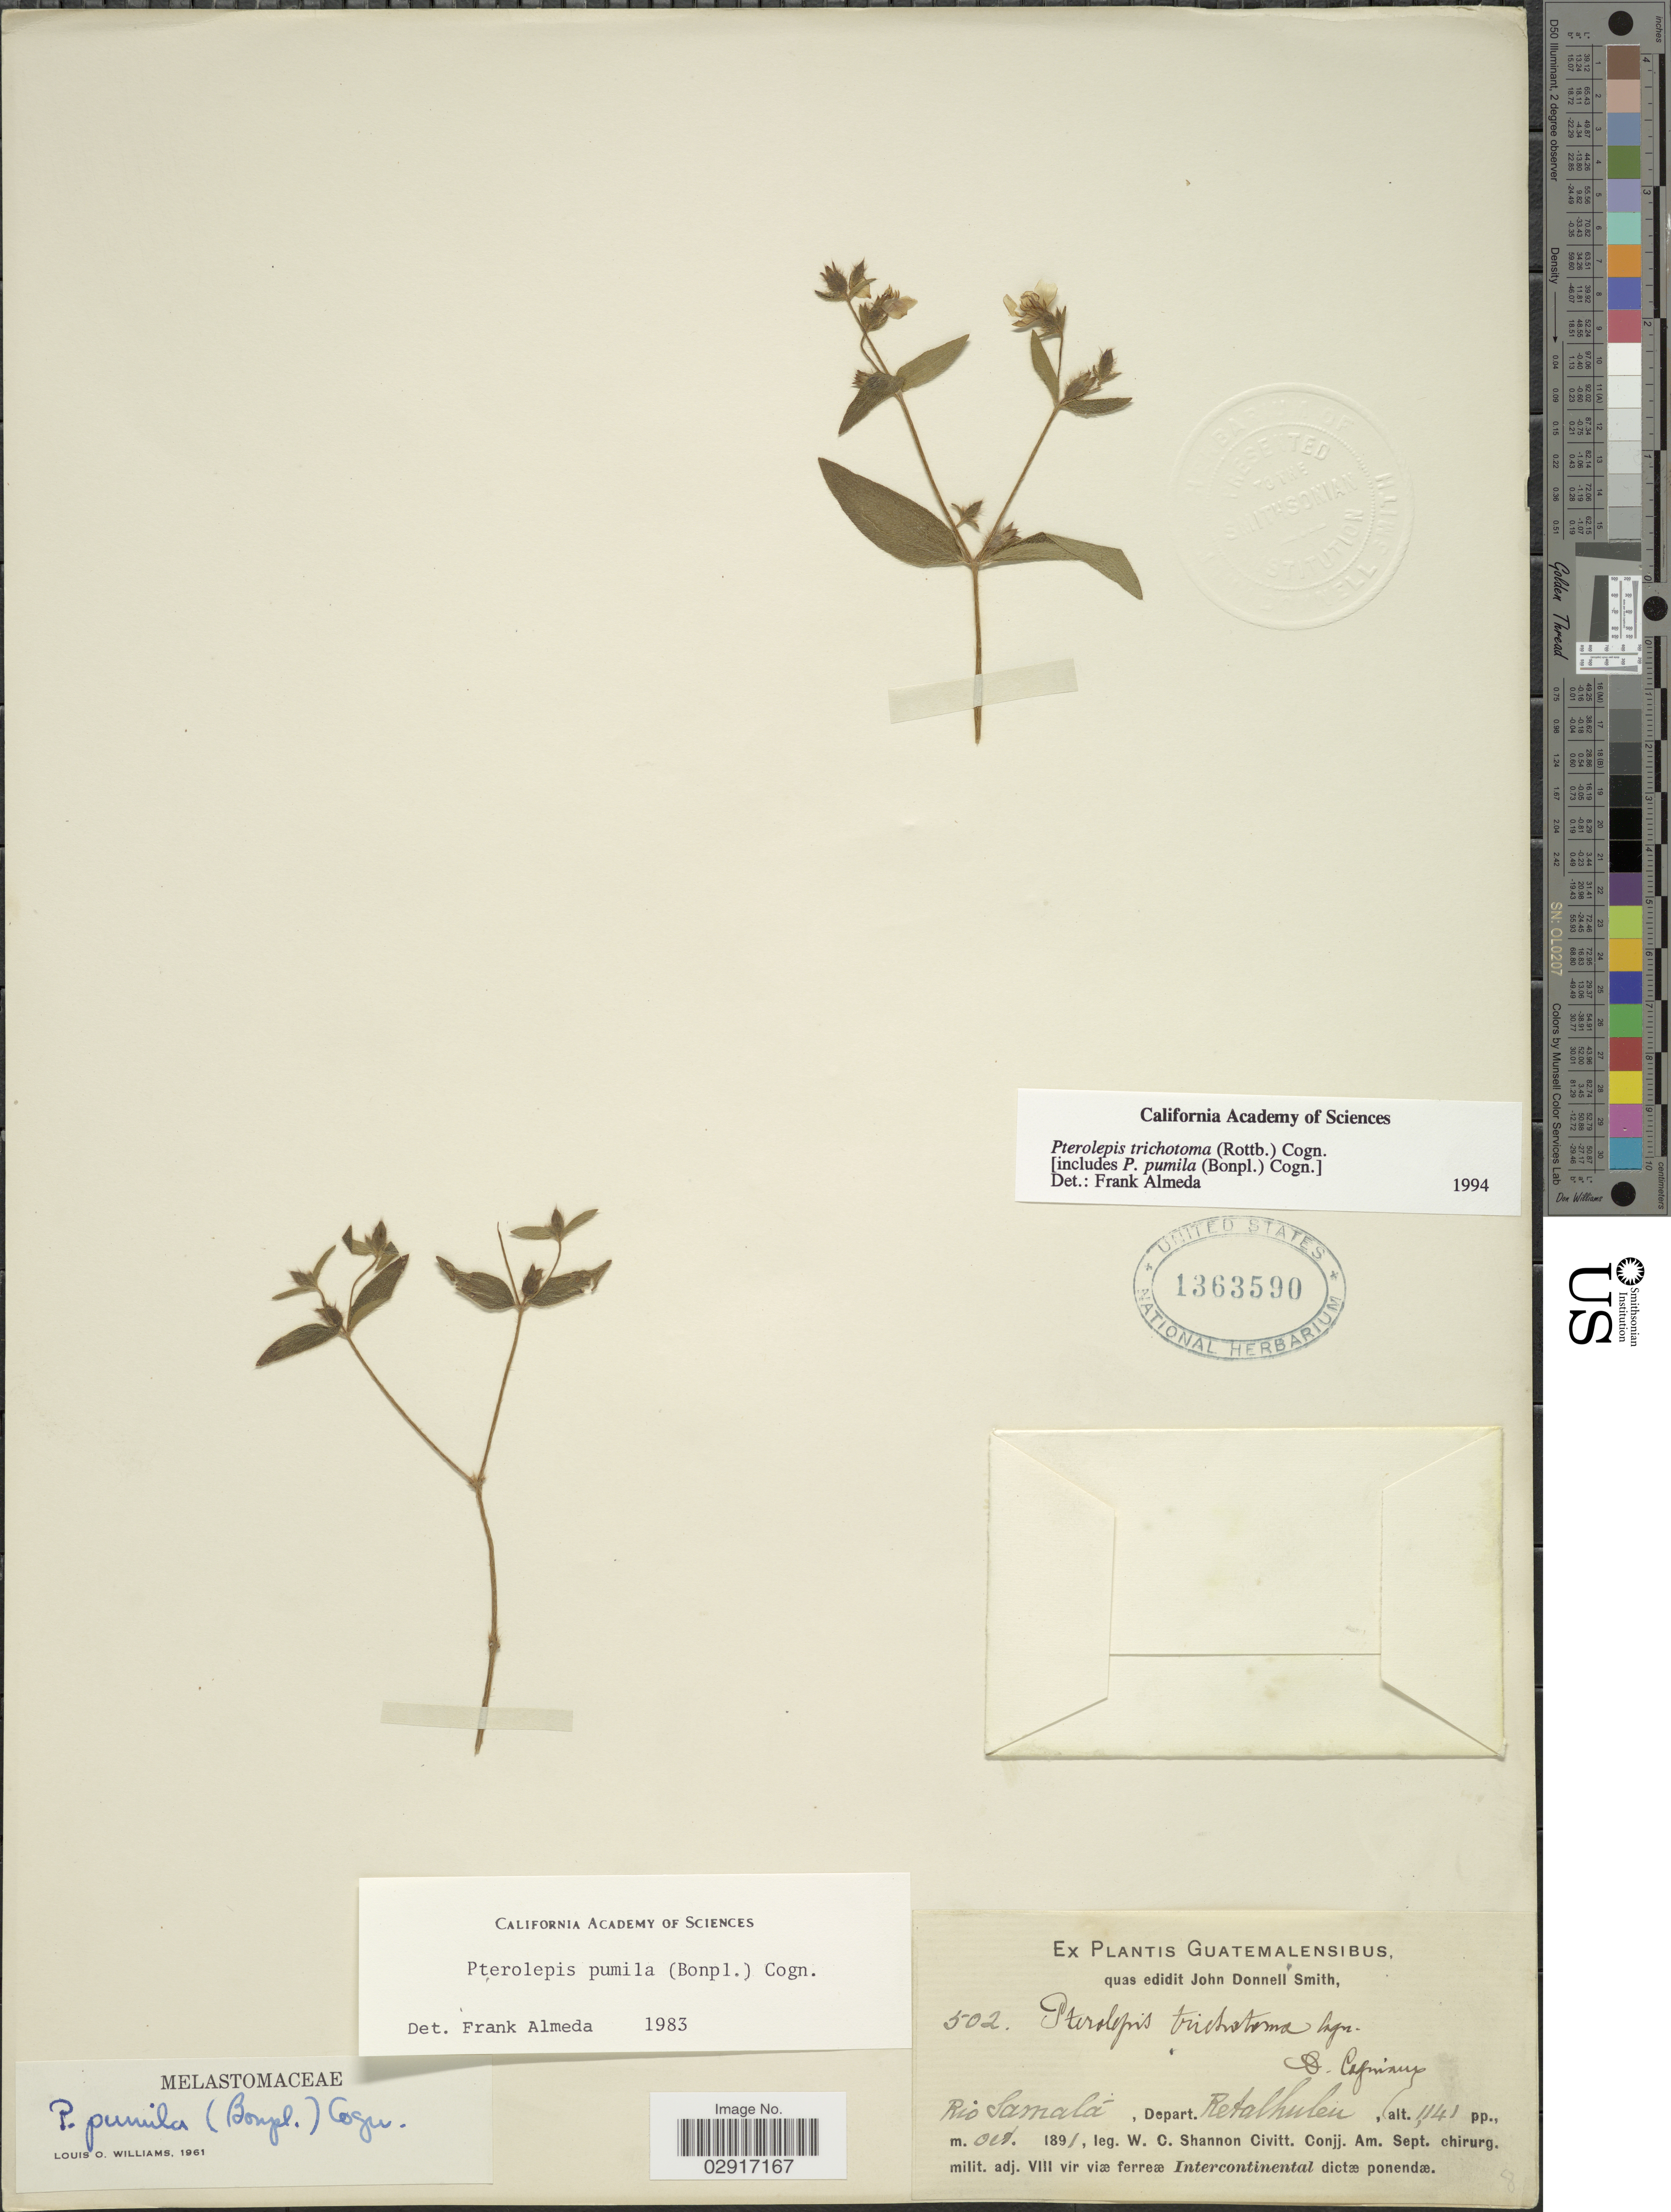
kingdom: Plantae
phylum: Tracheophyta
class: Magnoliopsida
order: Myrtales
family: Melastomataceae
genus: Pterolepis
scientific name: Pterolepis trichotoma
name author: (Rottb.) Cogn.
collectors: W. C. Shannon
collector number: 502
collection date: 1891-10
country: Guatemala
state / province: Retalhuleu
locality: Rio Samalá, Depart. Retalhuleu.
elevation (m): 348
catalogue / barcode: US 1363590